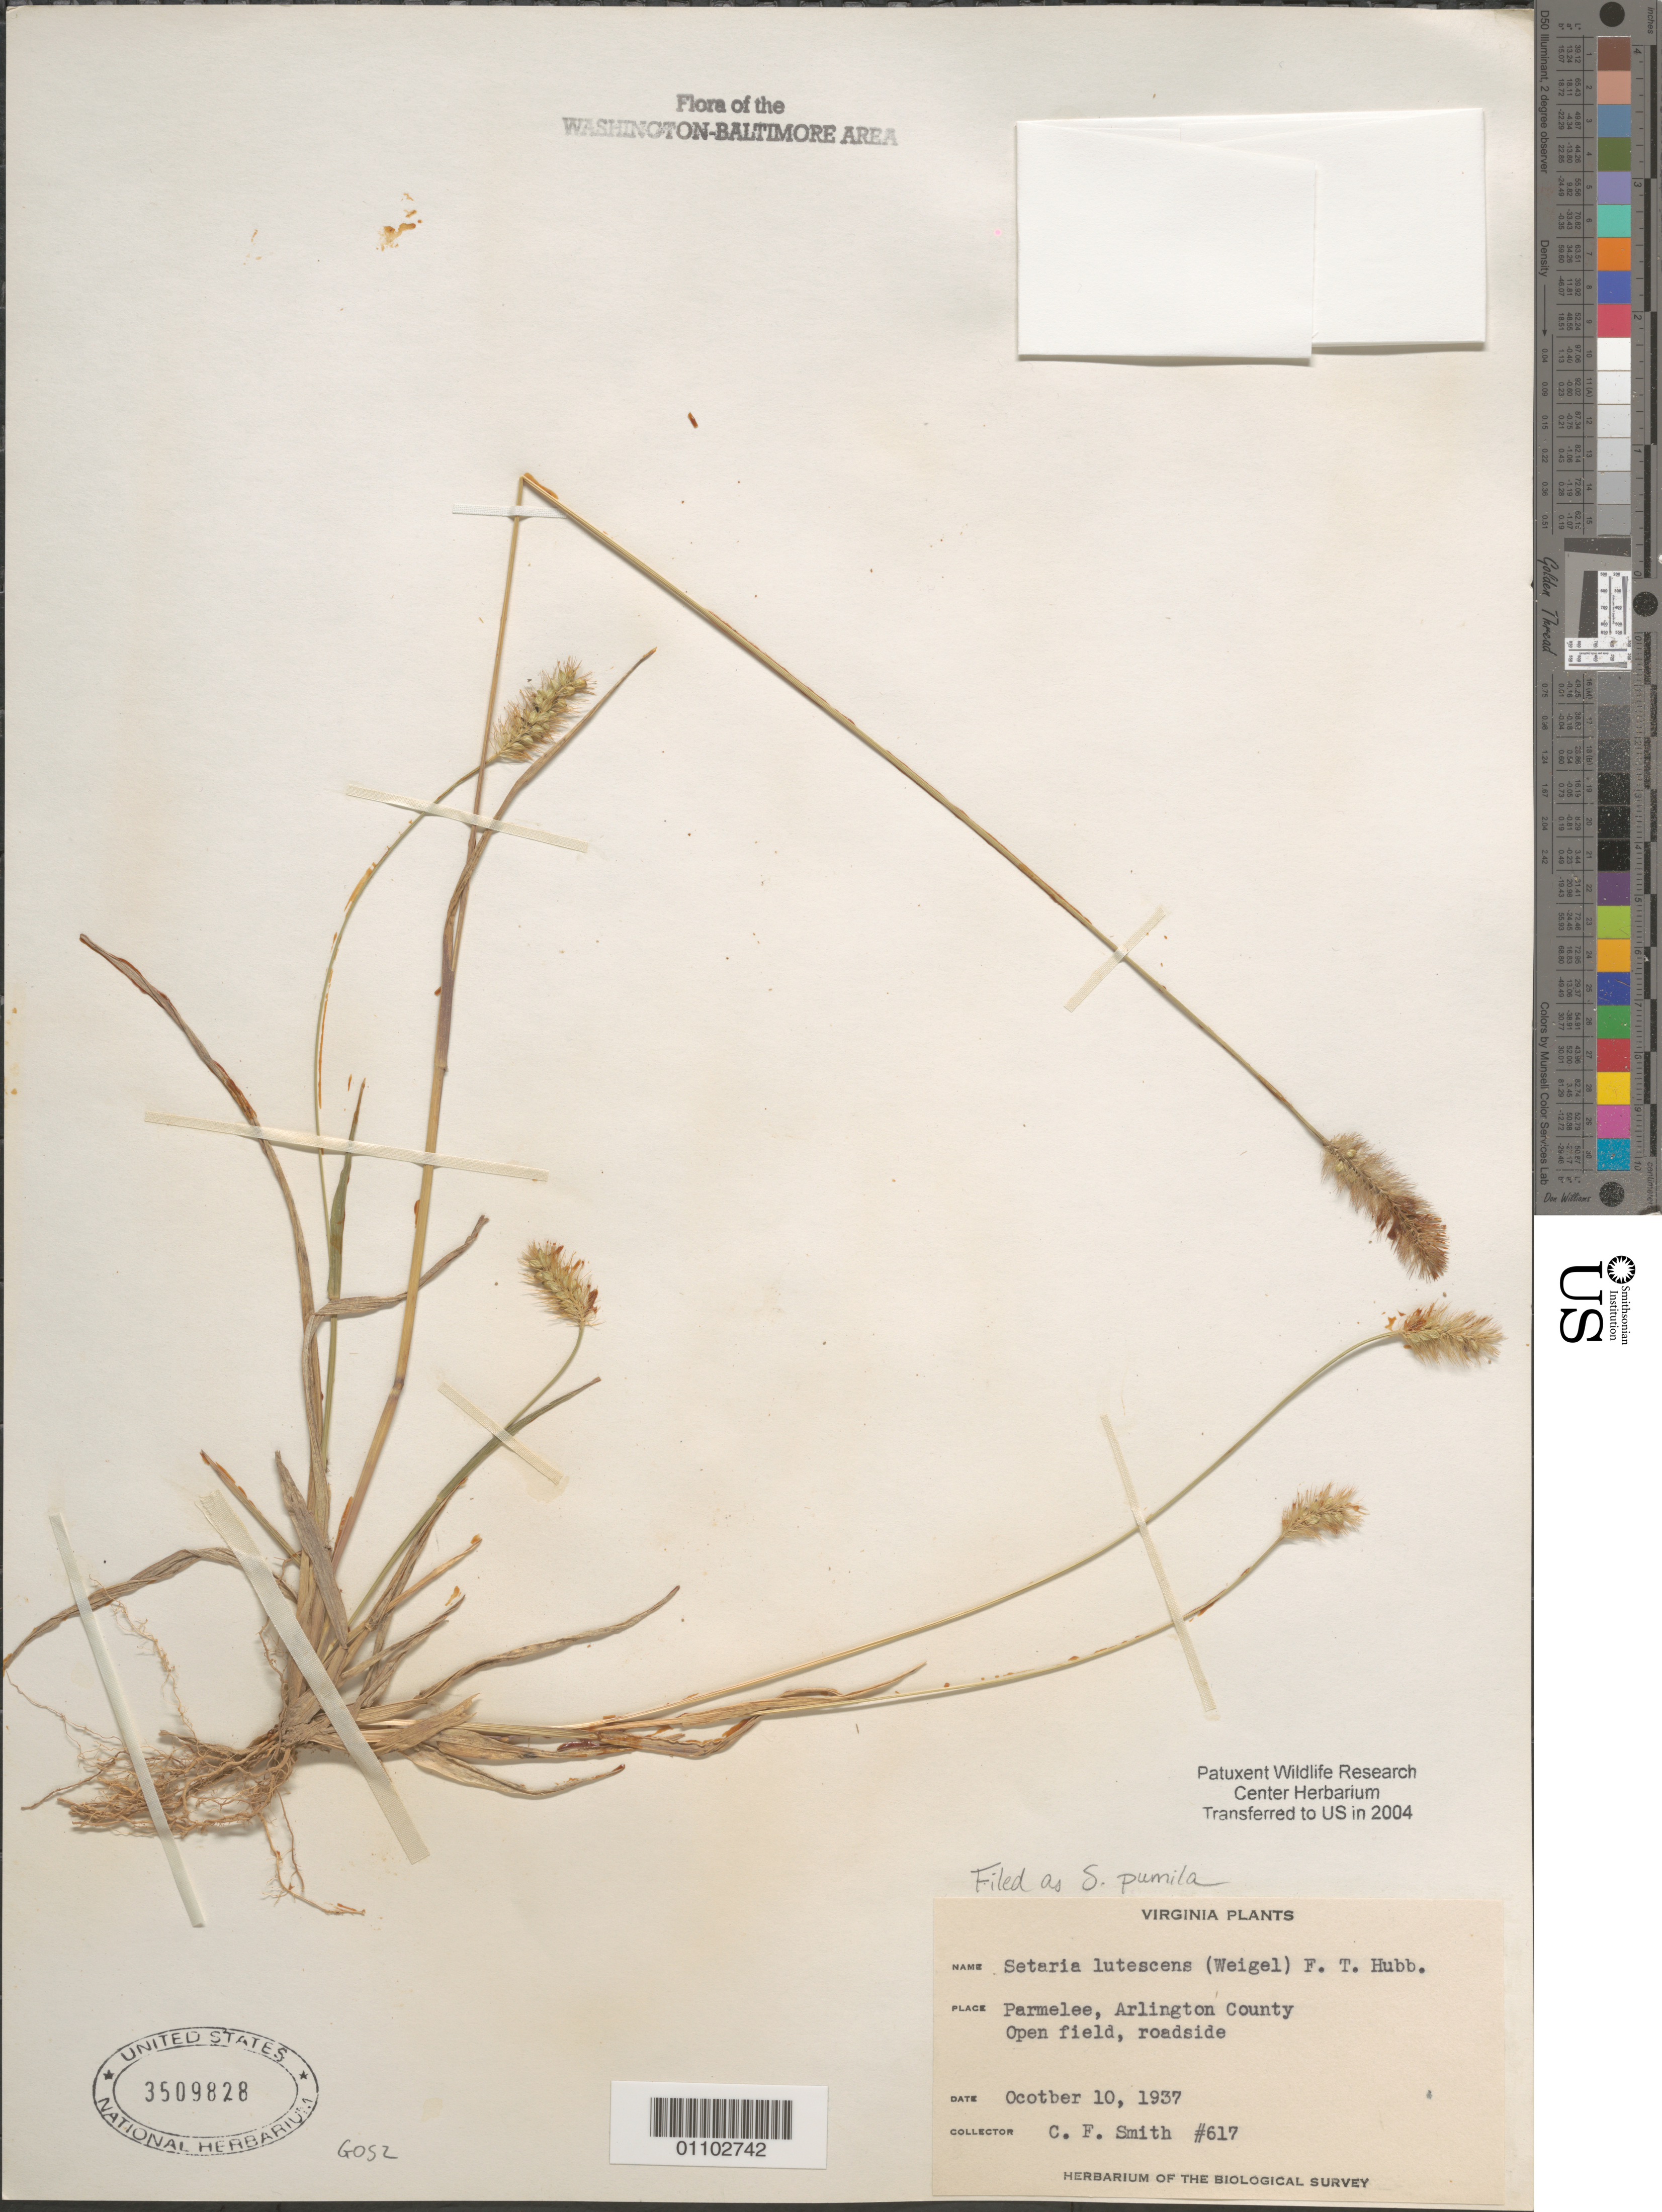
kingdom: Plantae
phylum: Tracheophyta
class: Liliopsida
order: Poales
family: Poaceae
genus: Setaria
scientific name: Setaria pumila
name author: (Poir.) Roem. & Schult.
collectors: C. F. Smith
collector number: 617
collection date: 1937-10-10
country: United States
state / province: Virginia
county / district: Arlington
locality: Parmelee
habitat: Open field, roadside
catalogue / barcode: US 3509828